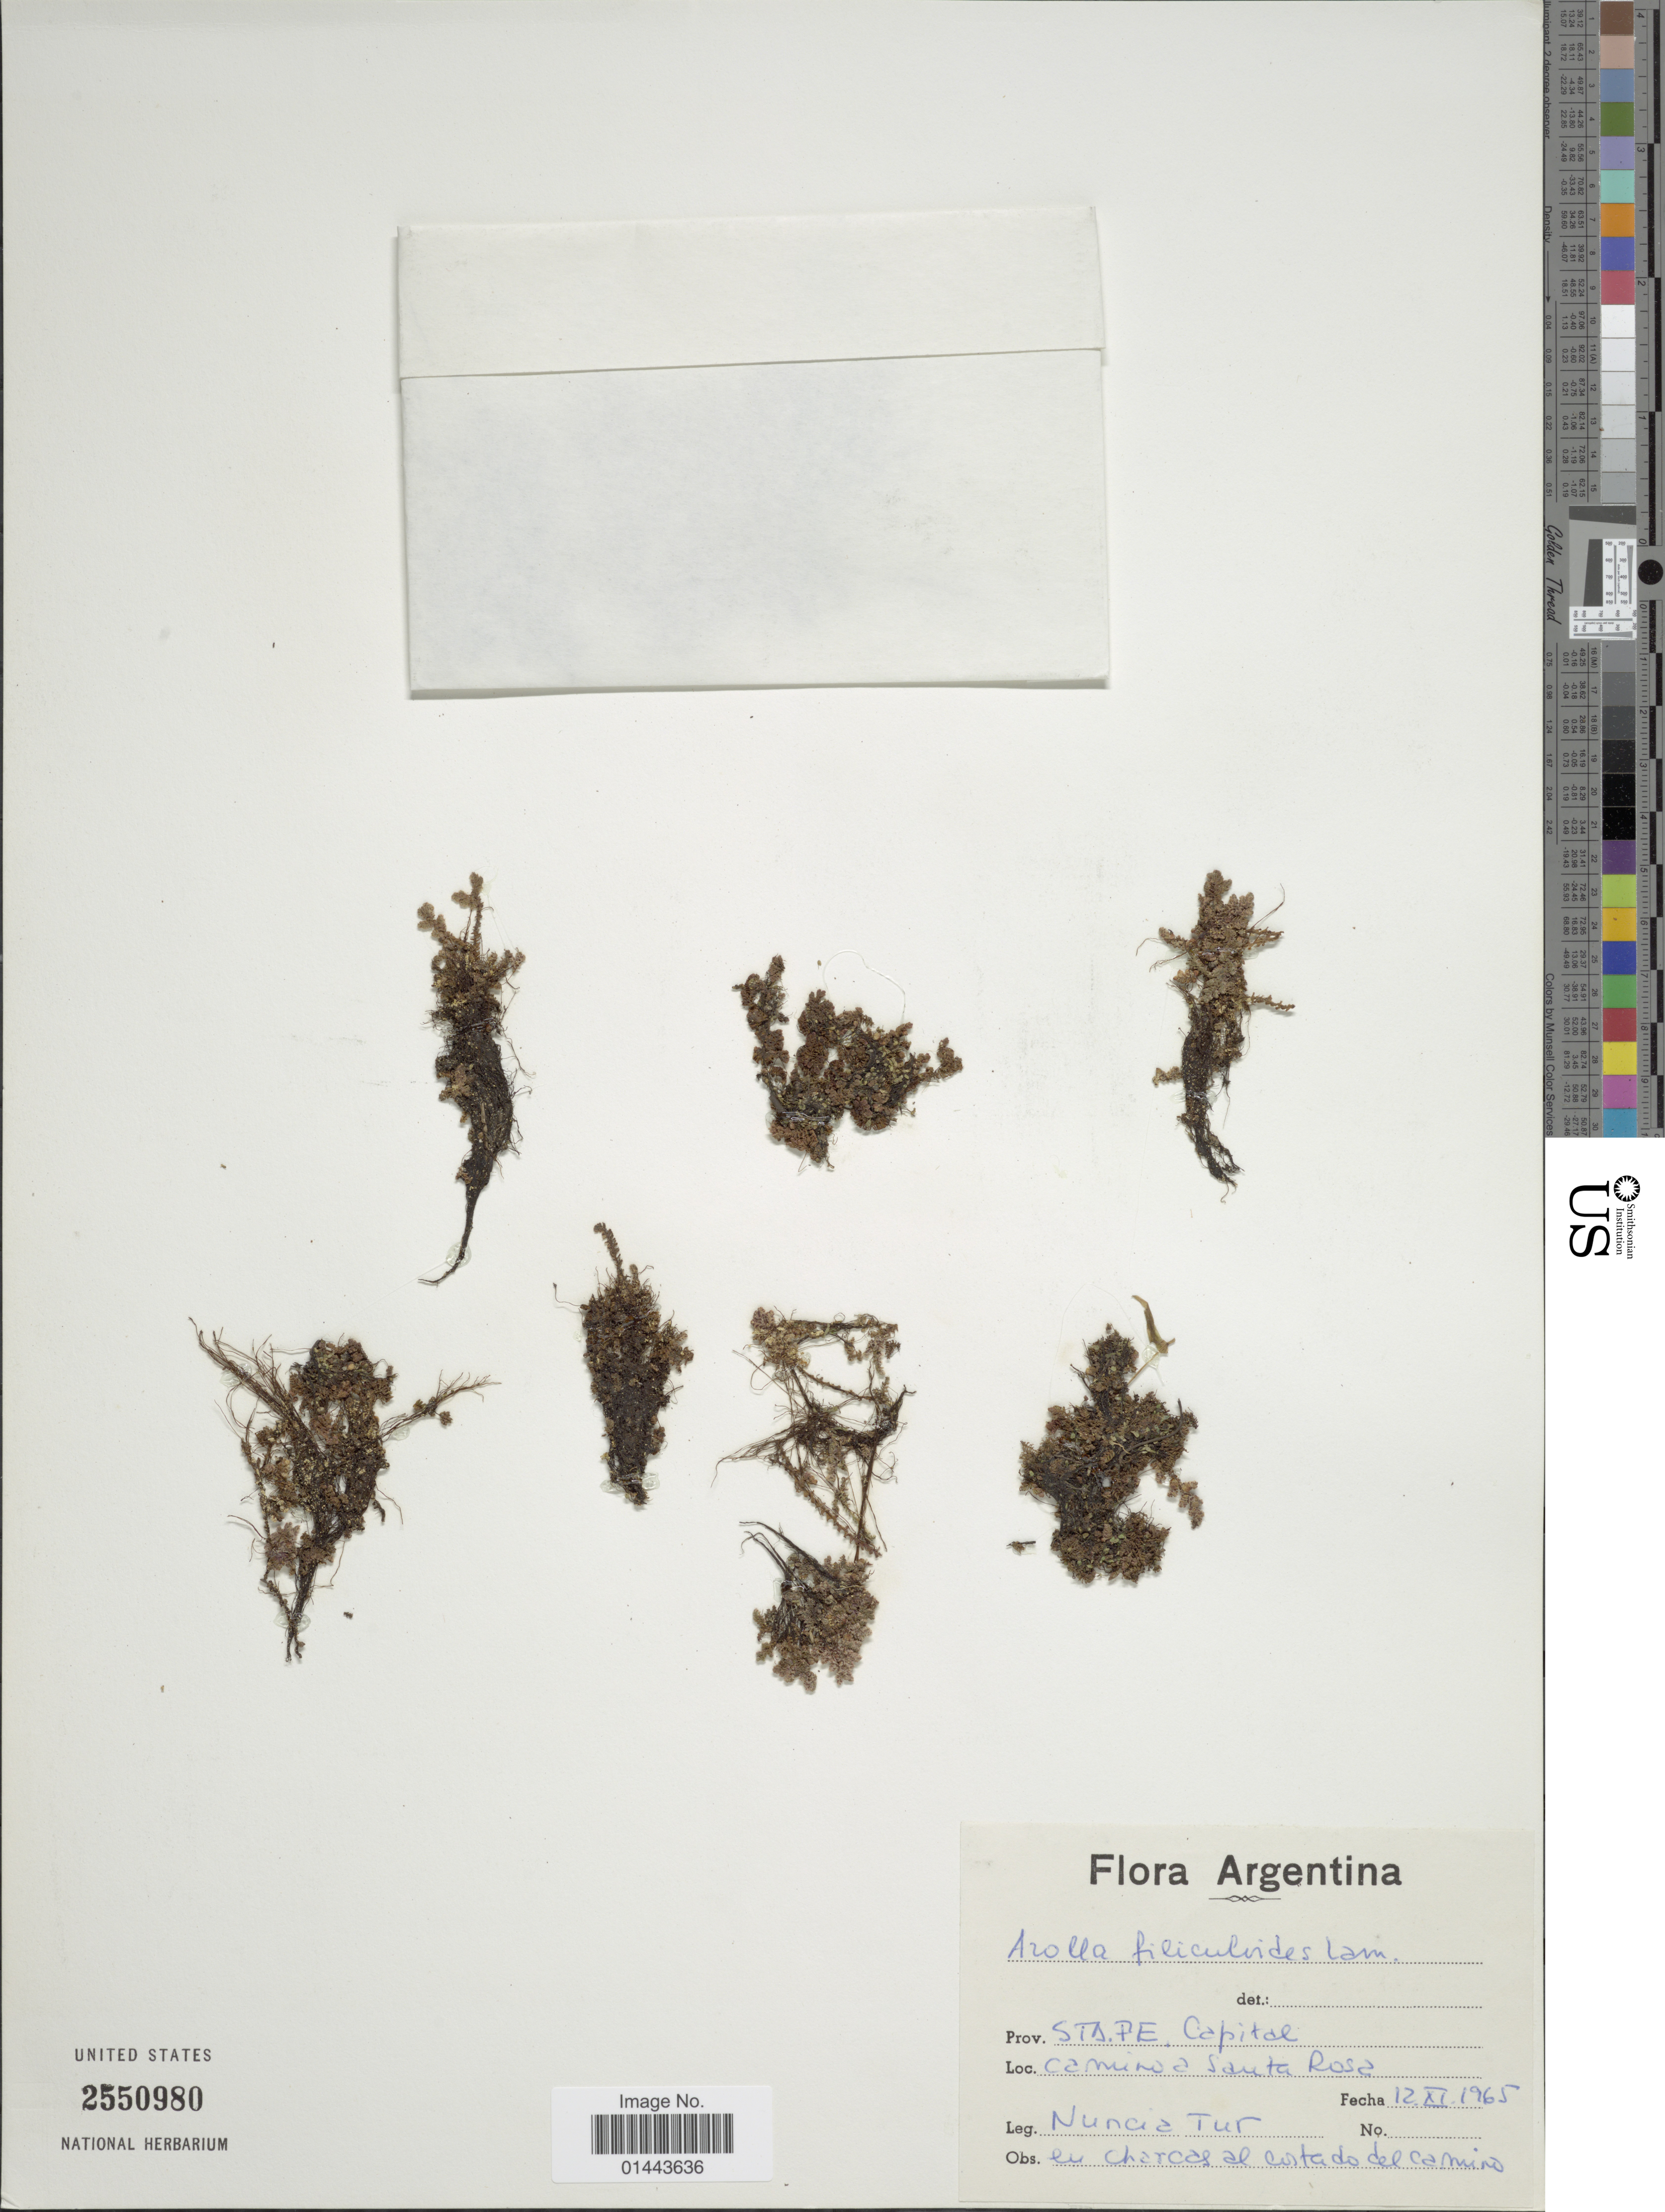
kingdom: Plantae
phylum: Tracheophyta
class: Polypodiopsida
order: Salviniales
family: Salviniaceae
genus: Azolla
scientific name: Azolla filiculoides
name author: Lam.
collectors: N. Tur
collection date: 1965-11-12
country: Argentina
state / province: Santa Fe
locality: Prov. Sta. Fe. Capital. camunao Santa Rosa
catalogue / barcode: US 2550980